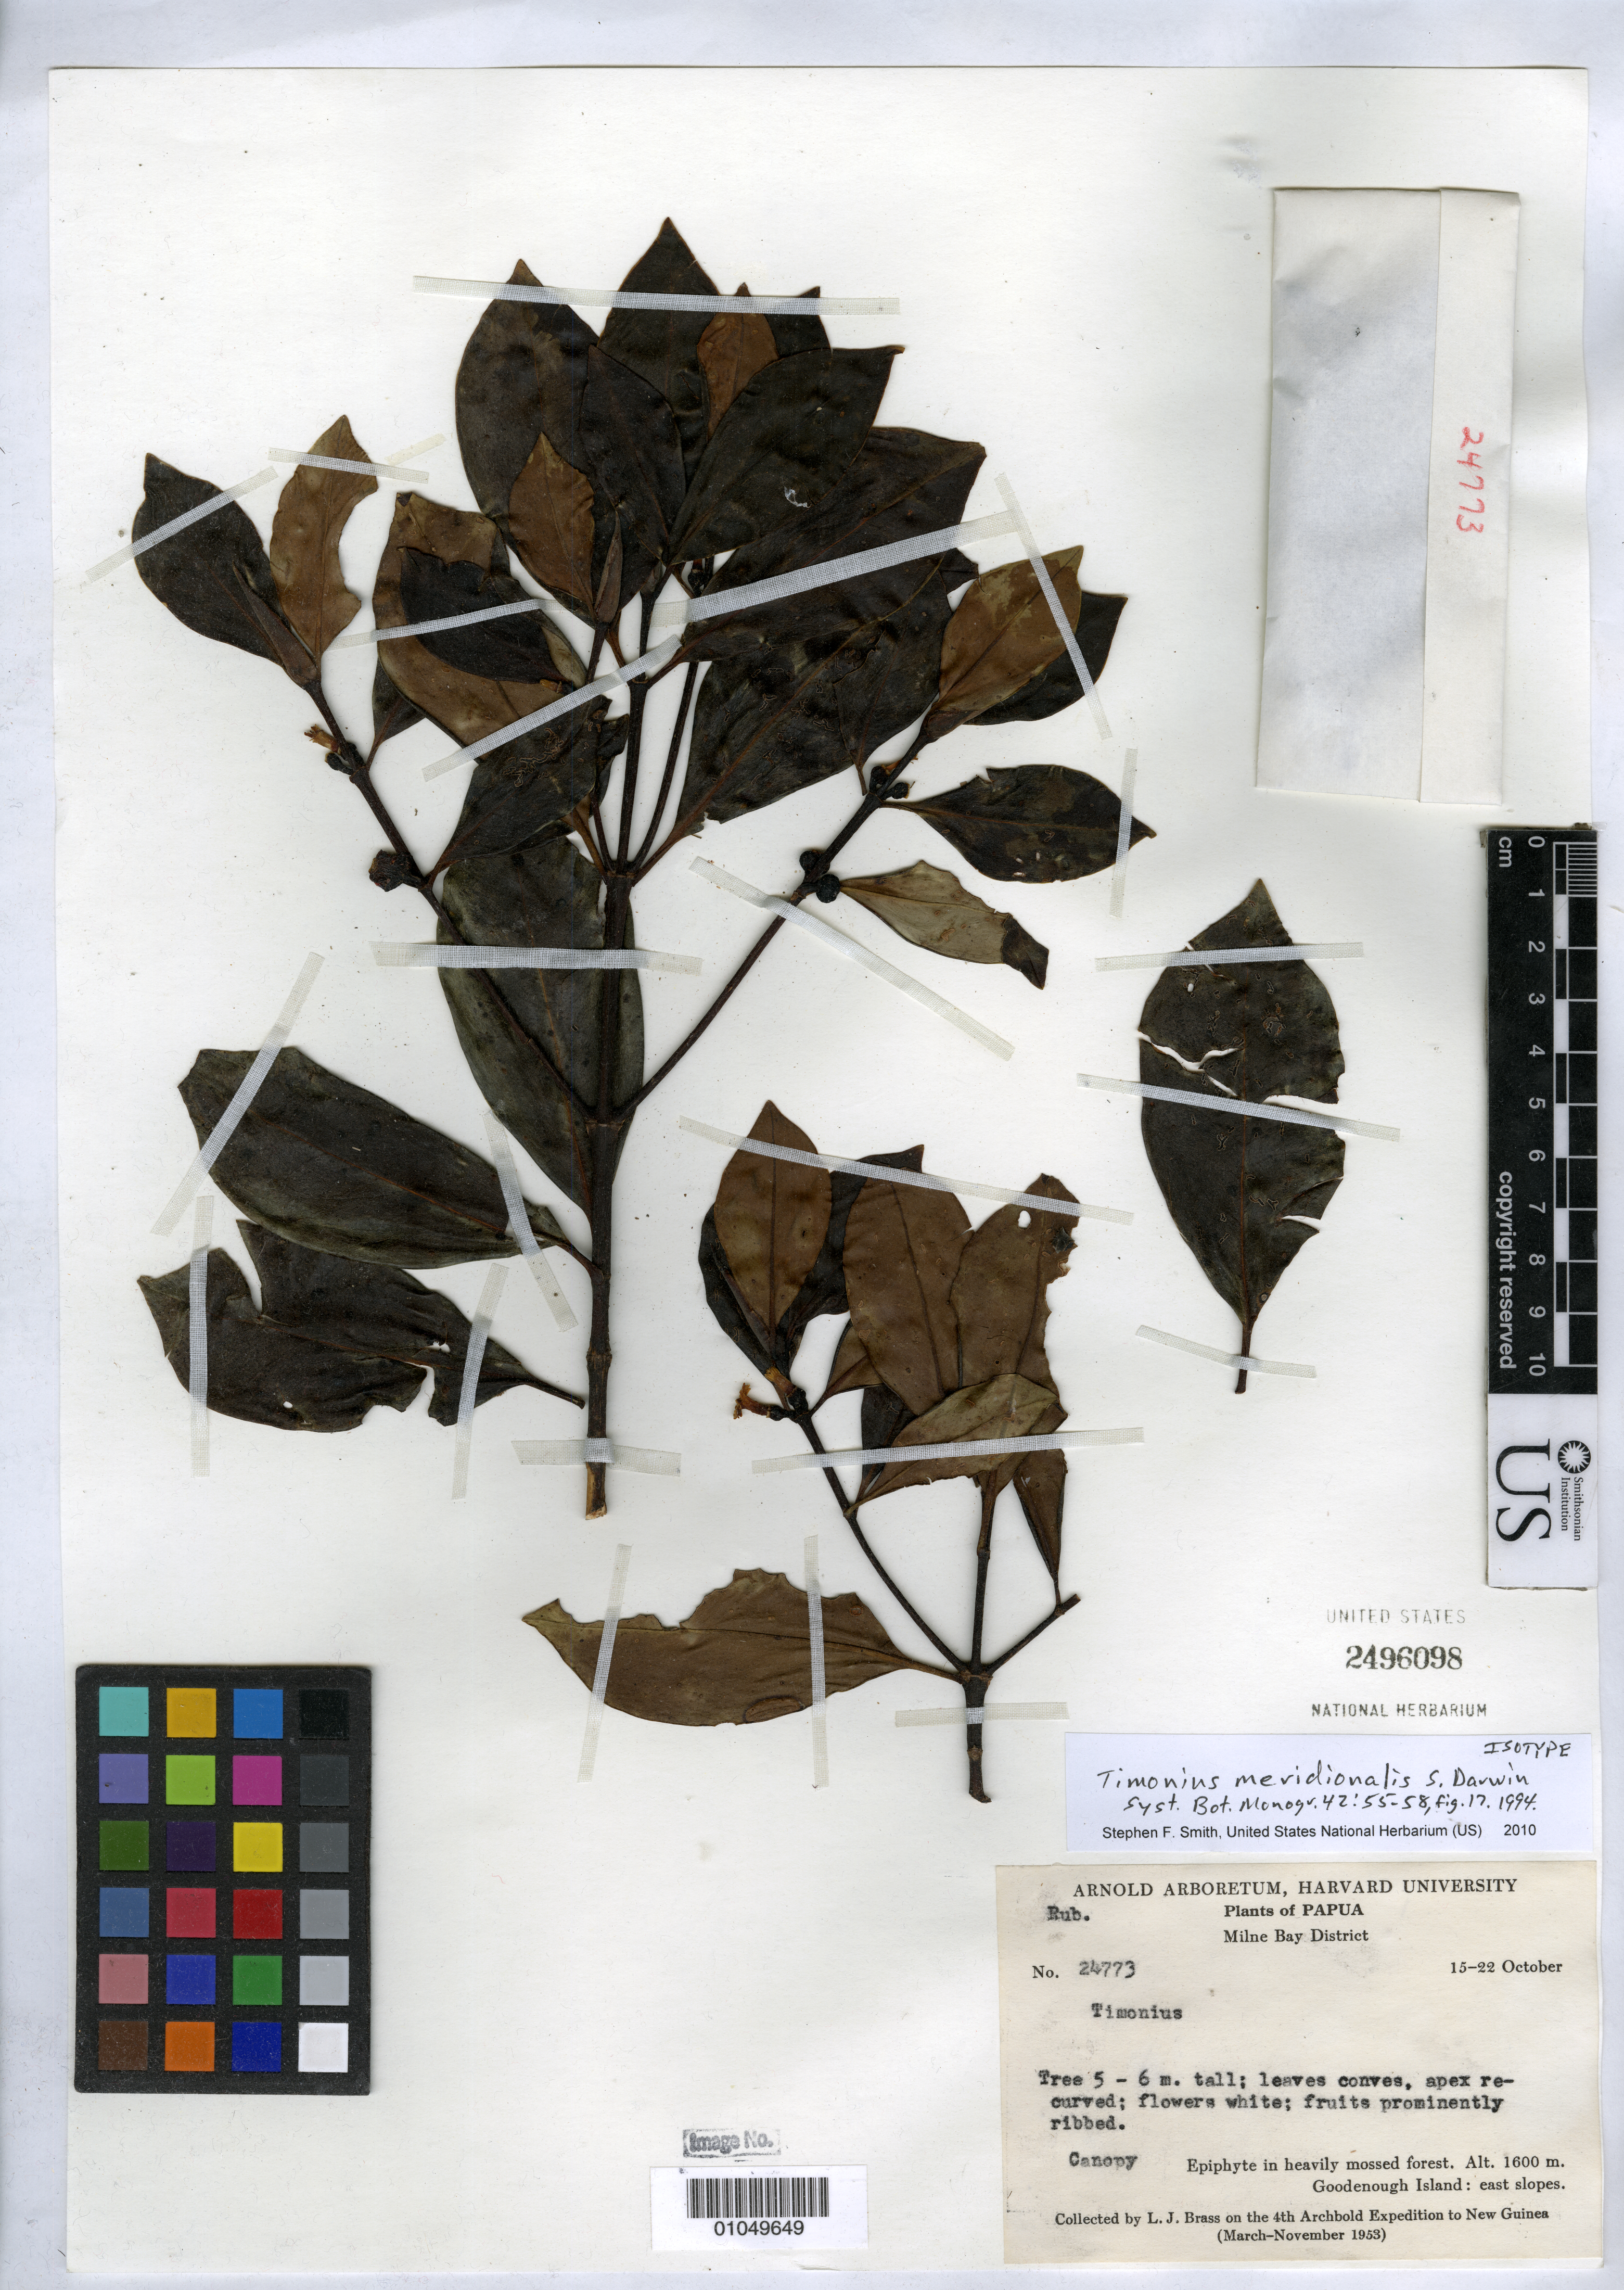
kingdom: Plantae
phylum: Tracheophyta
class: Magnoliopsida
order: Gentianales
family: Rubiaceae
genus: Timonius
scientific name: Timonius meridionalis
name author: S.P. Darwin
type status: Isotype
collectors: L. J. Brass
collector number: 24773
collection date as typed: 15 Oct 1953 to 22 Oct 1953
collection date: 1953-10-15/1953-10-22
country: Papua New Guinea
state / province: Milne Bay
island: Goodenough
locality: Milne Bay District, Goodenough Island; east slopes.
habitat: Epiphyte in heavily mossed forest.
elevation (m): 1600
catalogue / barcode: US 2496098